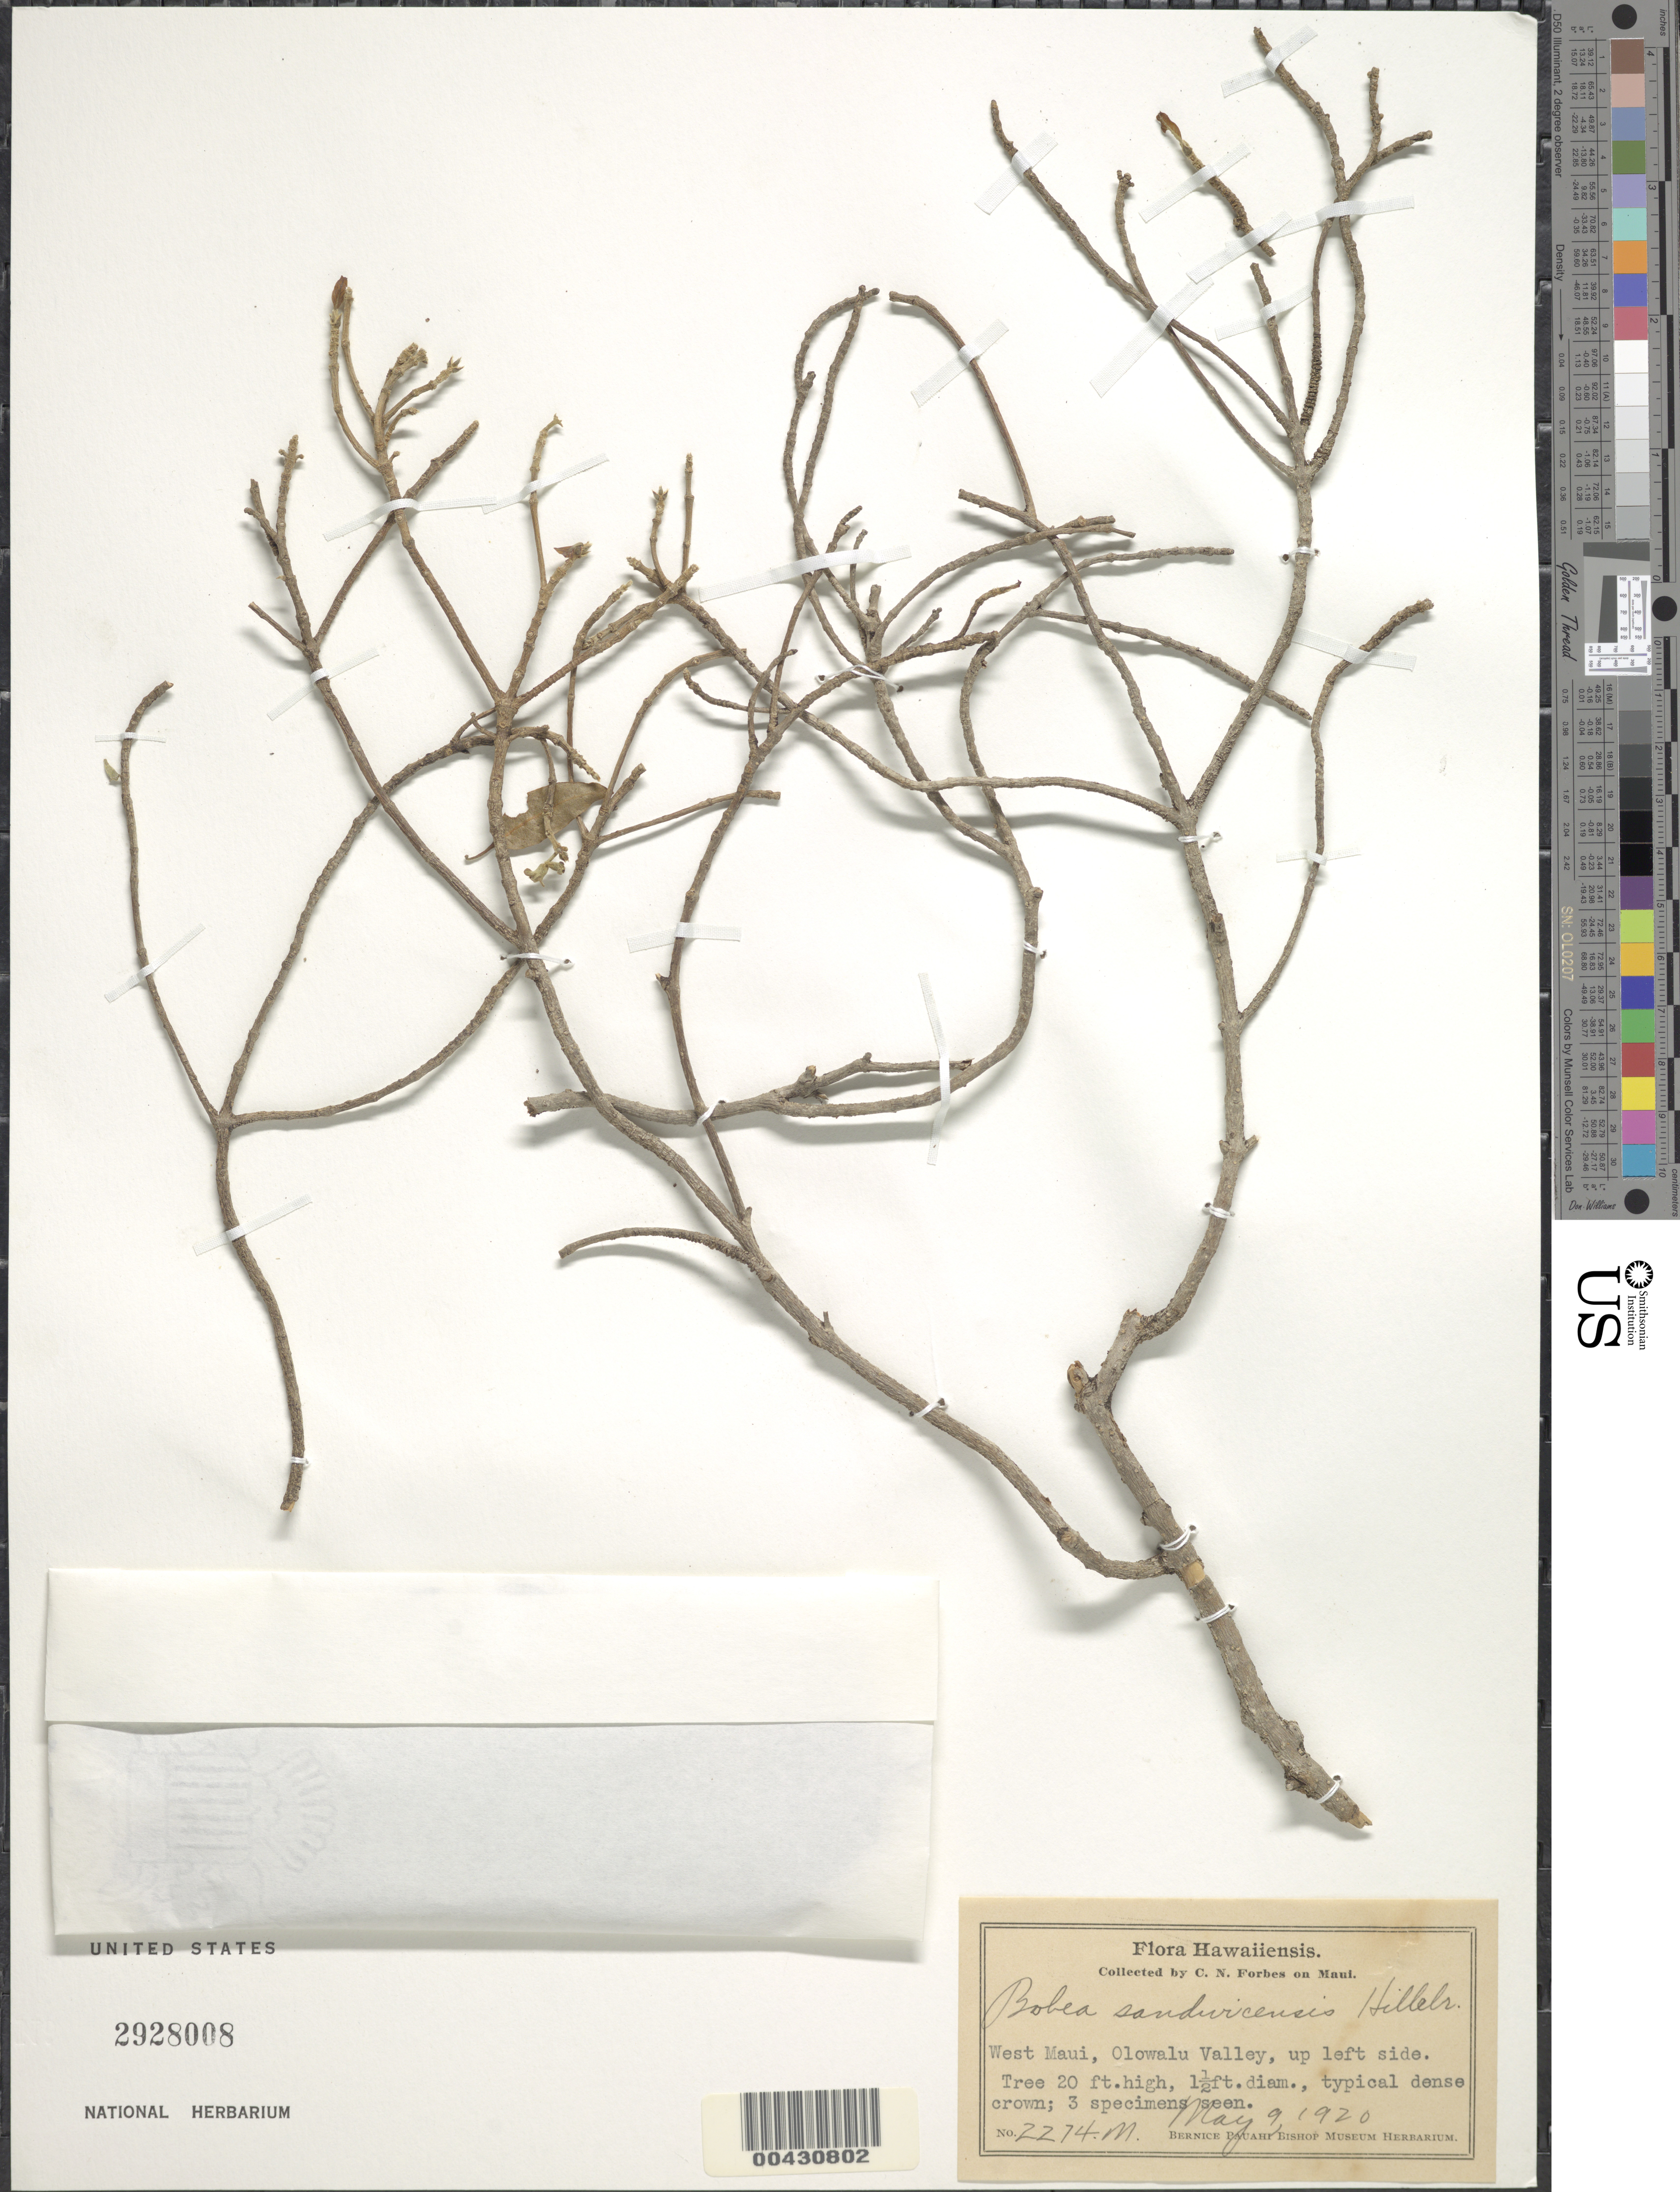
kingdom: Plantae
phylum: Tracheophyta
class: Magnoliopsida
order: Gentianales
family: Rubiaceae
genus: Bobea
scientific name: Bobea sandwicensis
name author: (A. Gray) Hillebr.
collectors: C. N. Forbes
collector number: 2274.M.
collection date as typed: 9 May 1920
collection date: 1920-05-09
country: United States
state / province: Hawaii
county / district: Maui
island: Maui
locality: West Maui, Olowalu Valley, up left side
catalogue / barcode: US 2928008